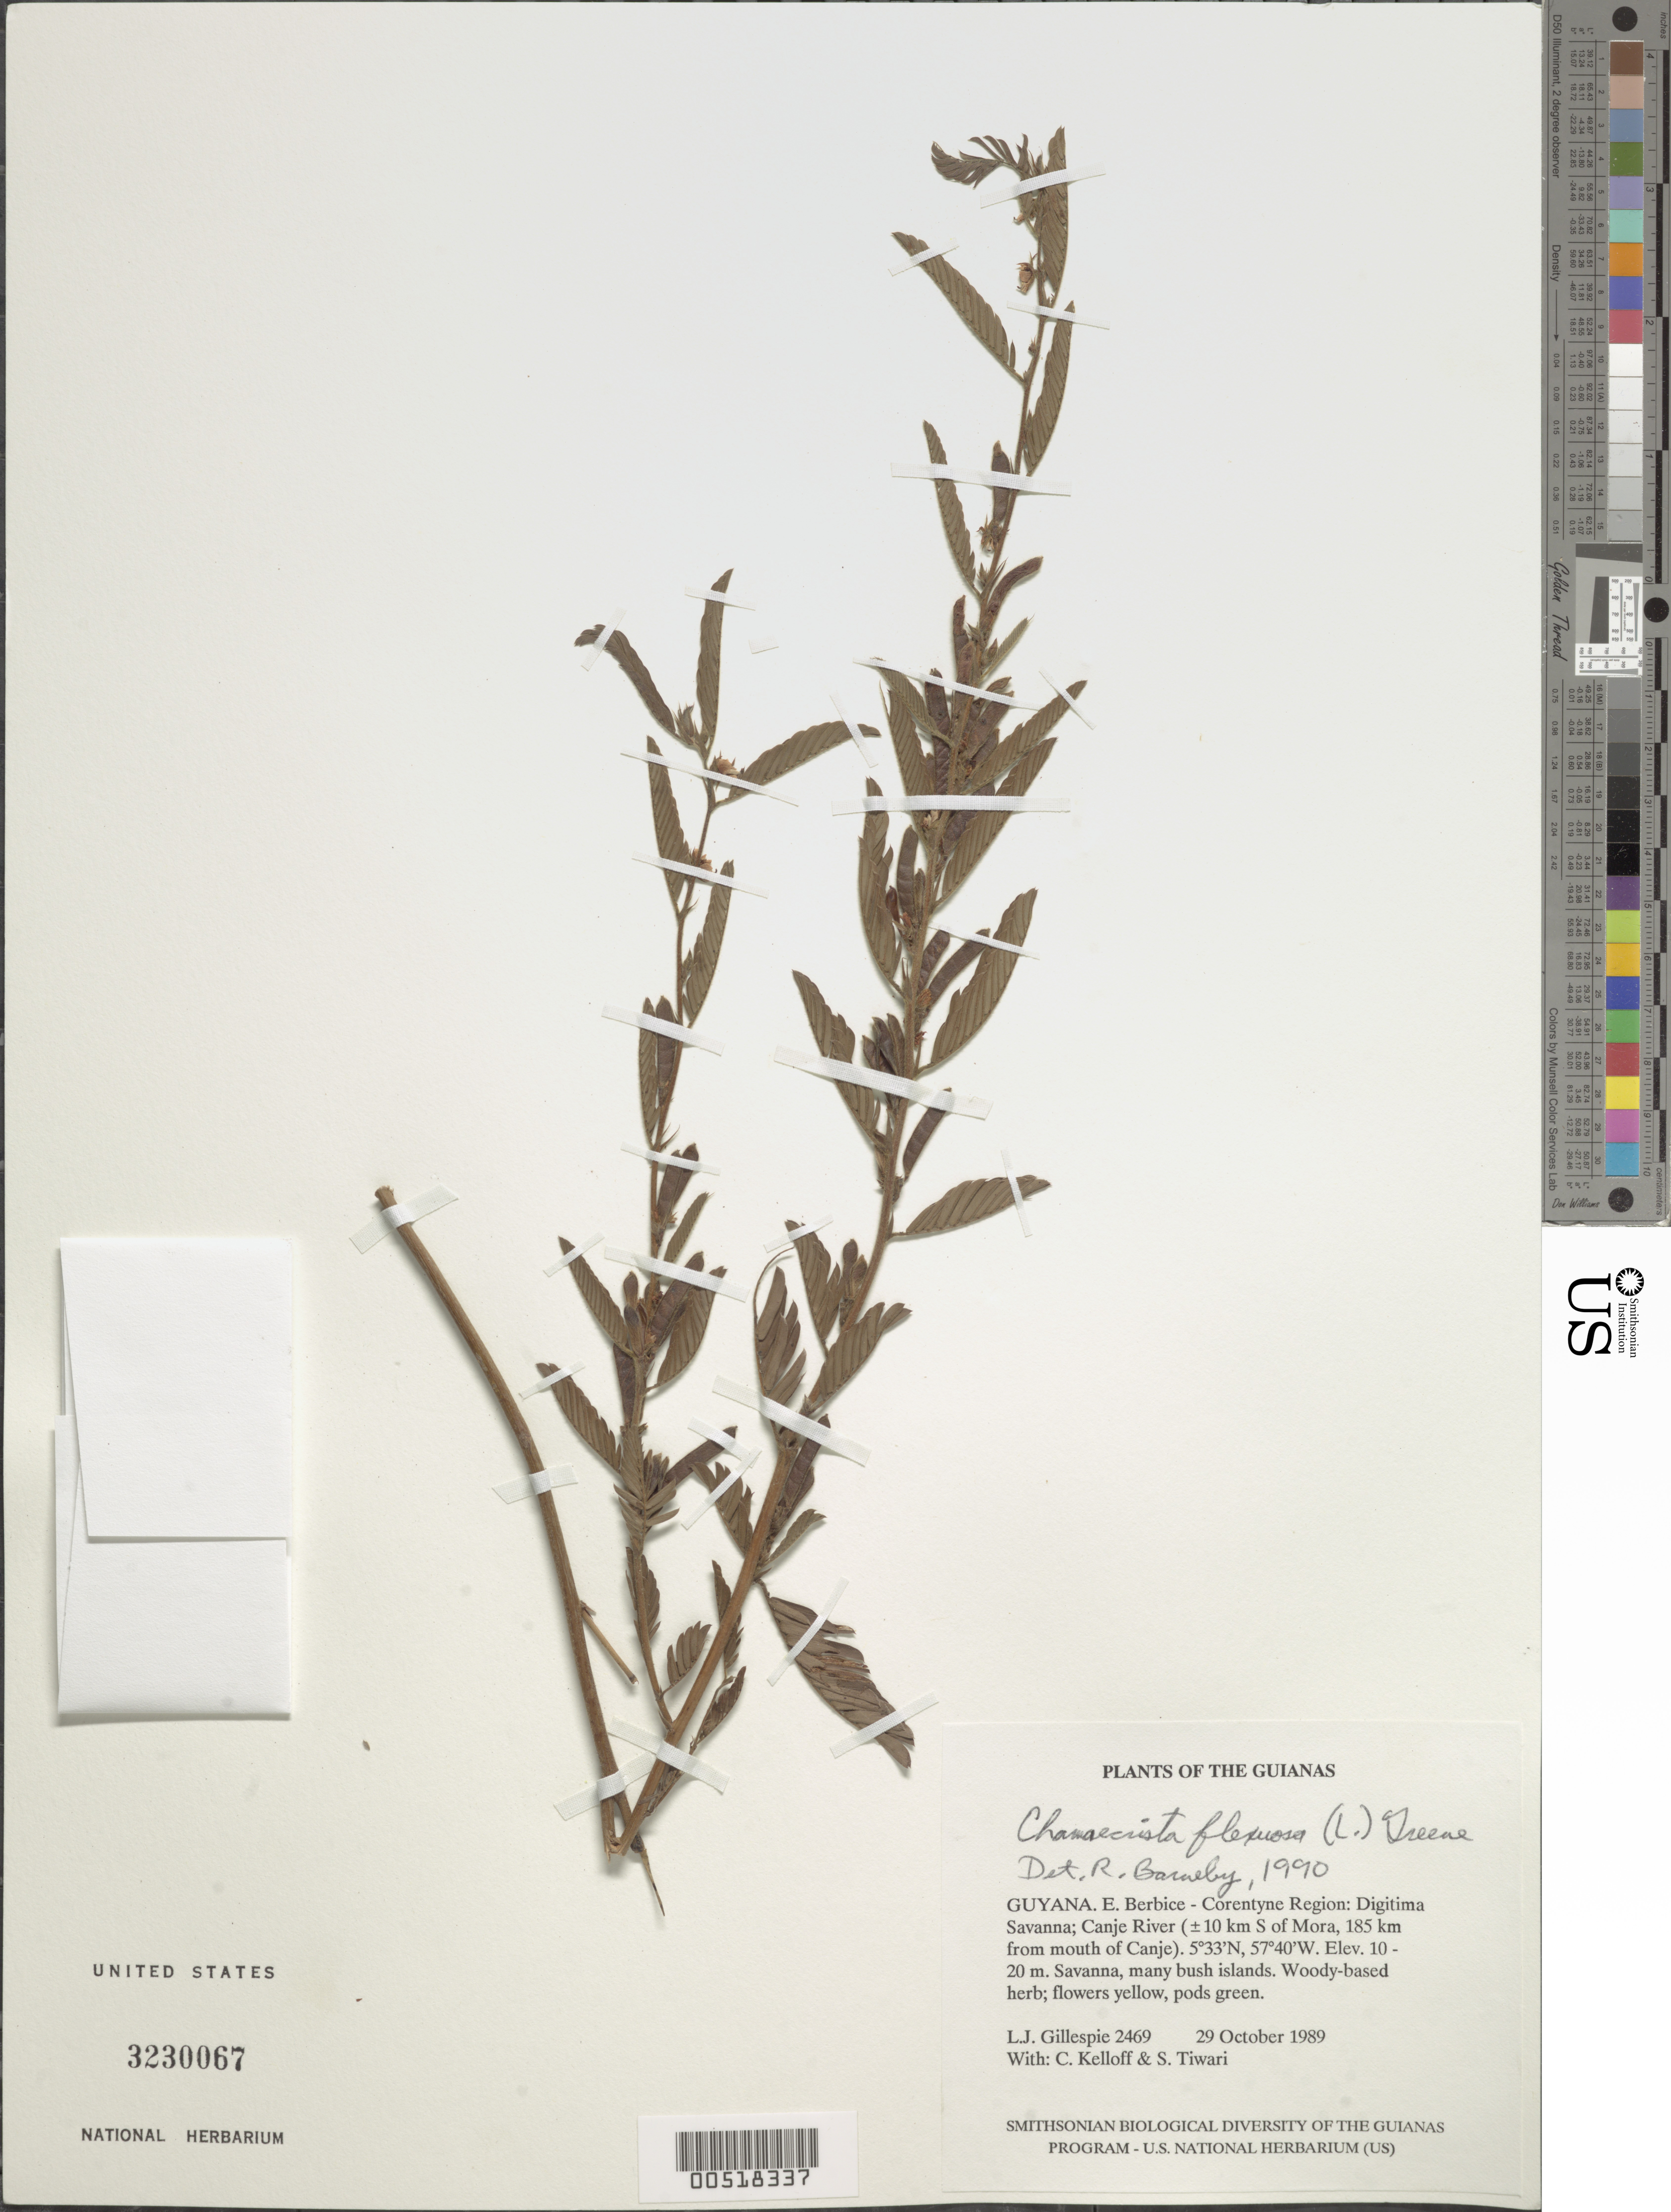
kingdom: Plantae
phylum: Tracheophyta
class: Magnoliopsida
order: Fabales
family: Fabaceae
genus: Chamaecrista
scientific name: Chamaecrista flexuosa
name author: (L.) Greene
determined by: Barneby, Rupert C., (NY)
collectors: L. J. Gillespie, C. L. Kelloff & S. Tiwari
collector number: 2469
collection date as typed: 29 October 1989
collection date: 1989-10-29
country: Guyana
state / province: E. Berbice-Corentyne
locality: Digitima Savanna, Canje River ±20 km S of Mora, 185 km from mouth of Canje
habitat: Savanna, many bush islands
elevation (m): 10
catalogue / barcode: US 3230067